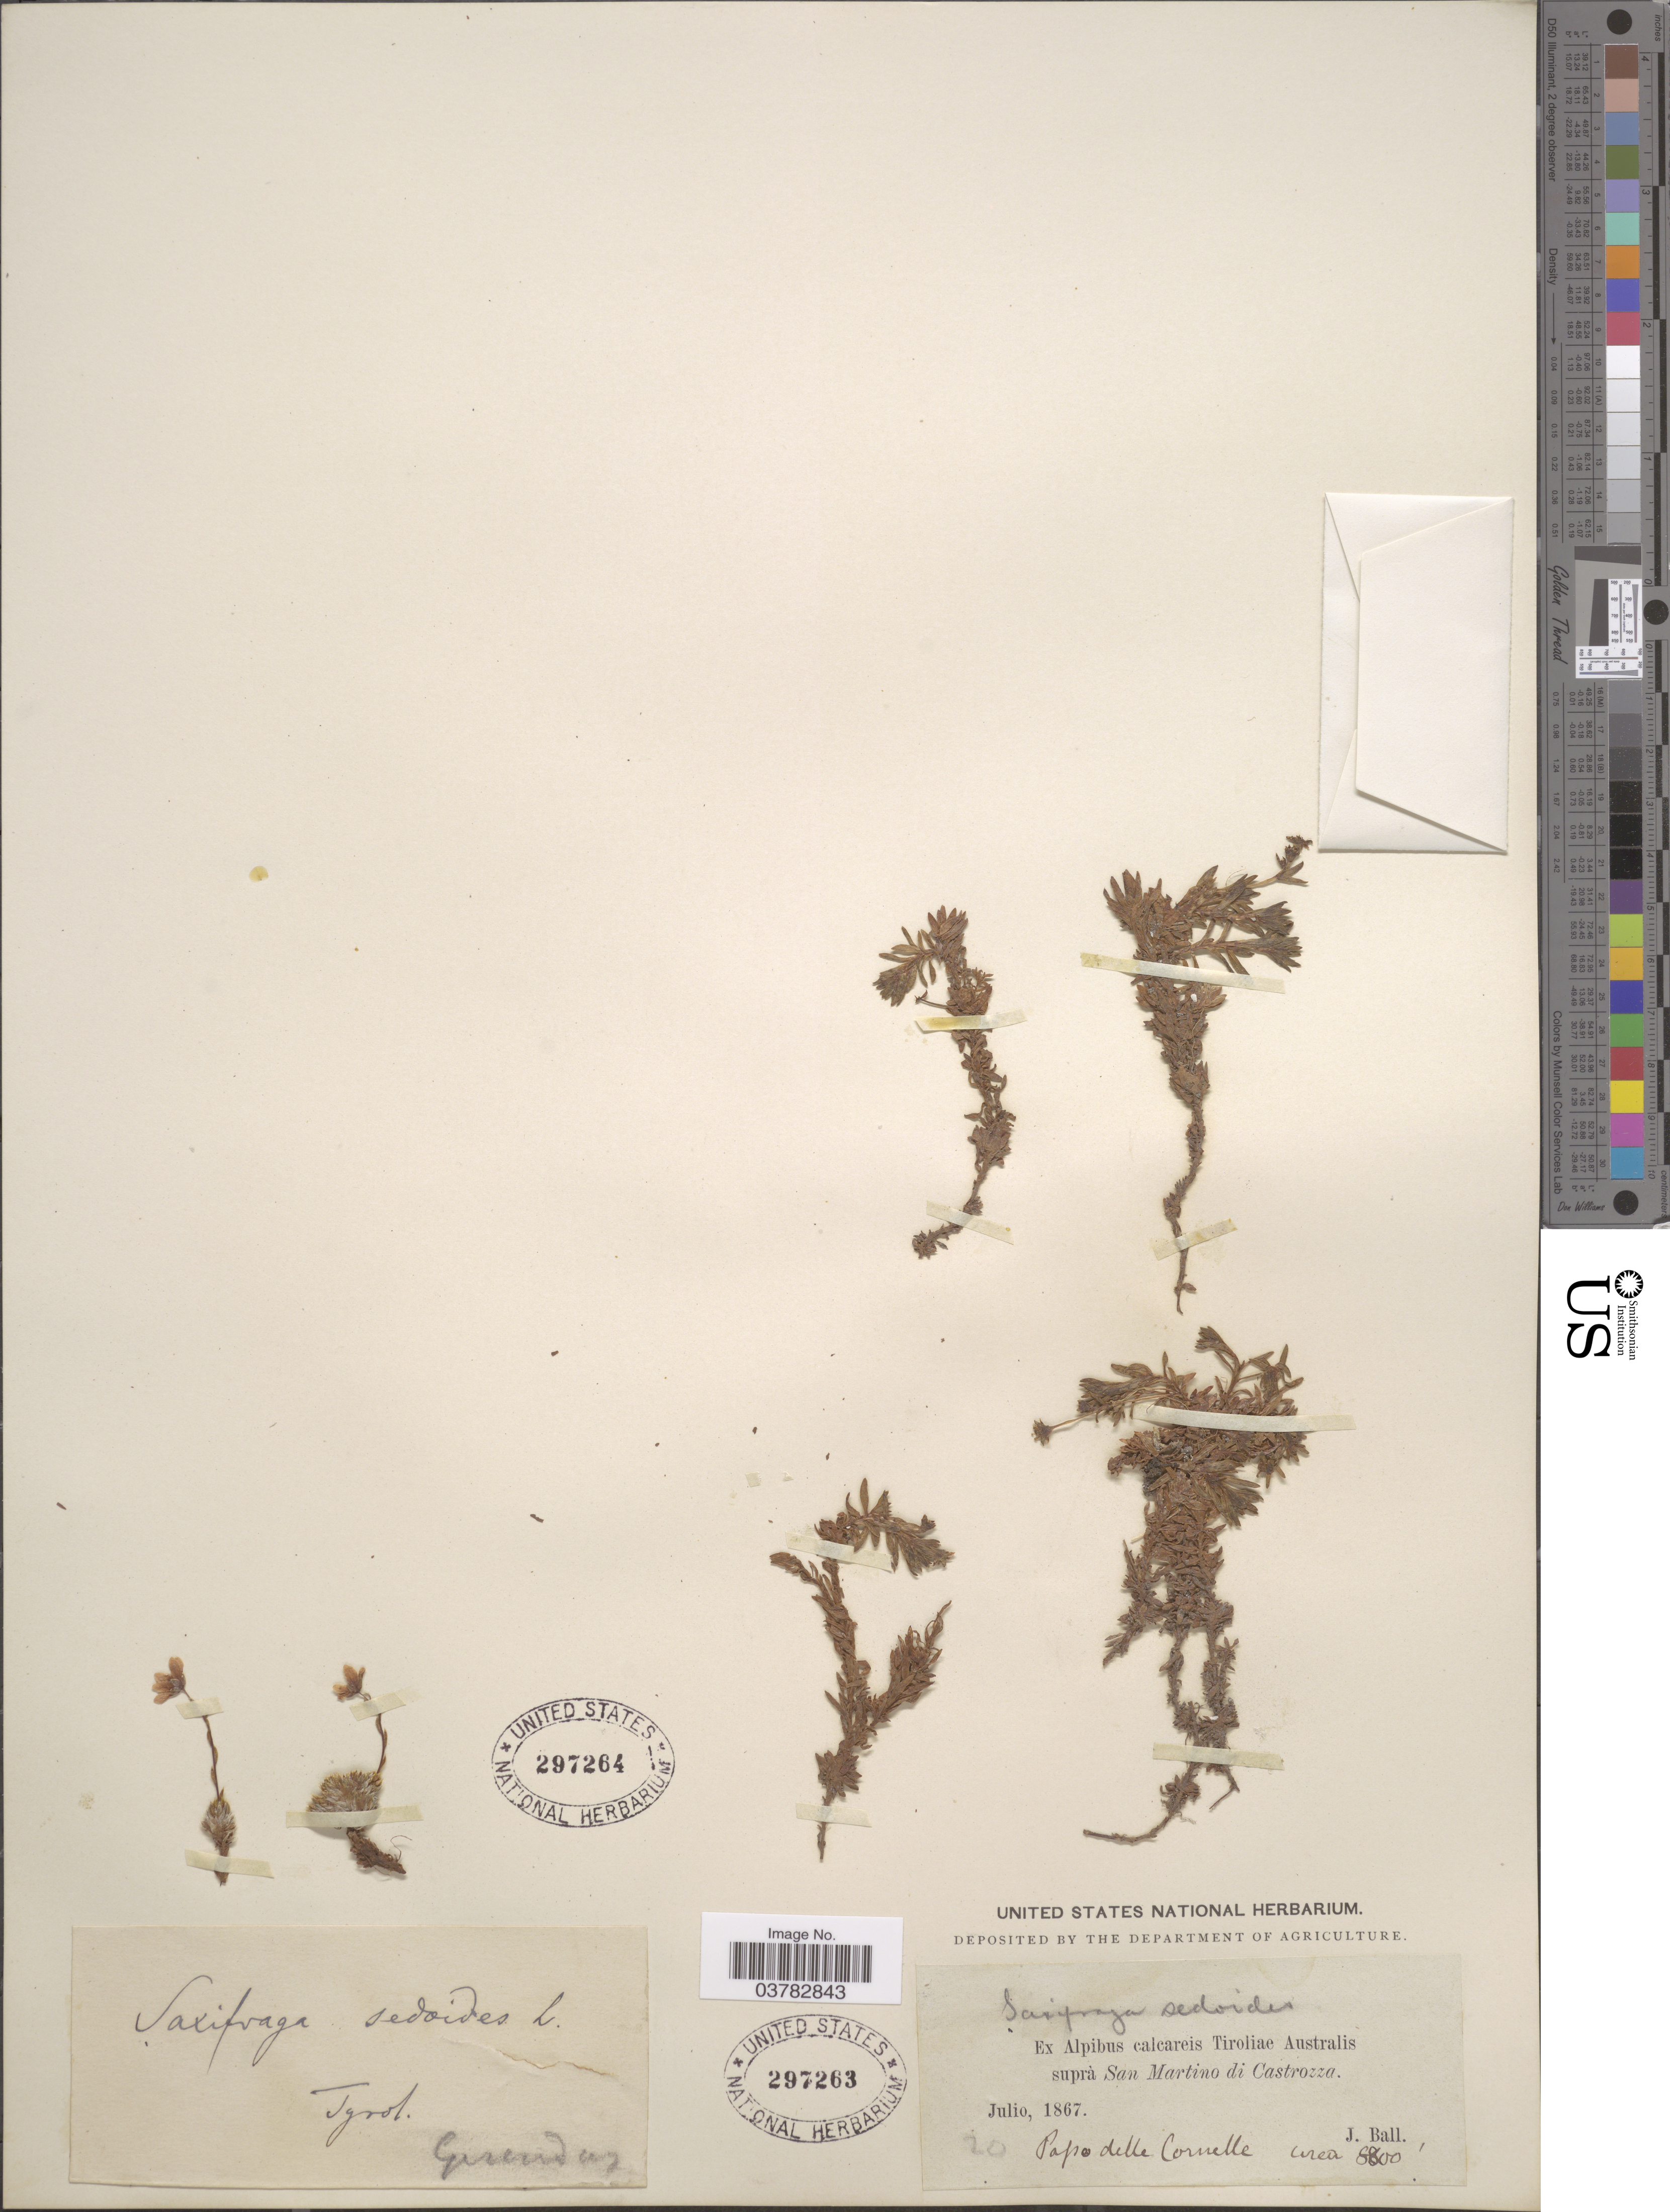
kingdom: Plantae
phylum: Tracheophyta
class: Magnoliopsida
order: Saxifragales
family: Saxifragaceae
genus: Saxifraga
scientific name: Saxifraga sedoides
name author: L.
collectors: J. Ball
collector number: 20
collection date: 1867-07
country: Italy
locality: Ex Alpibus calcareis Tiroliae Australis suprà San Martino di Castrozza. Papo delle Cornelle.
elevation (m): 2621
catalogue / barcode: US 297263-2